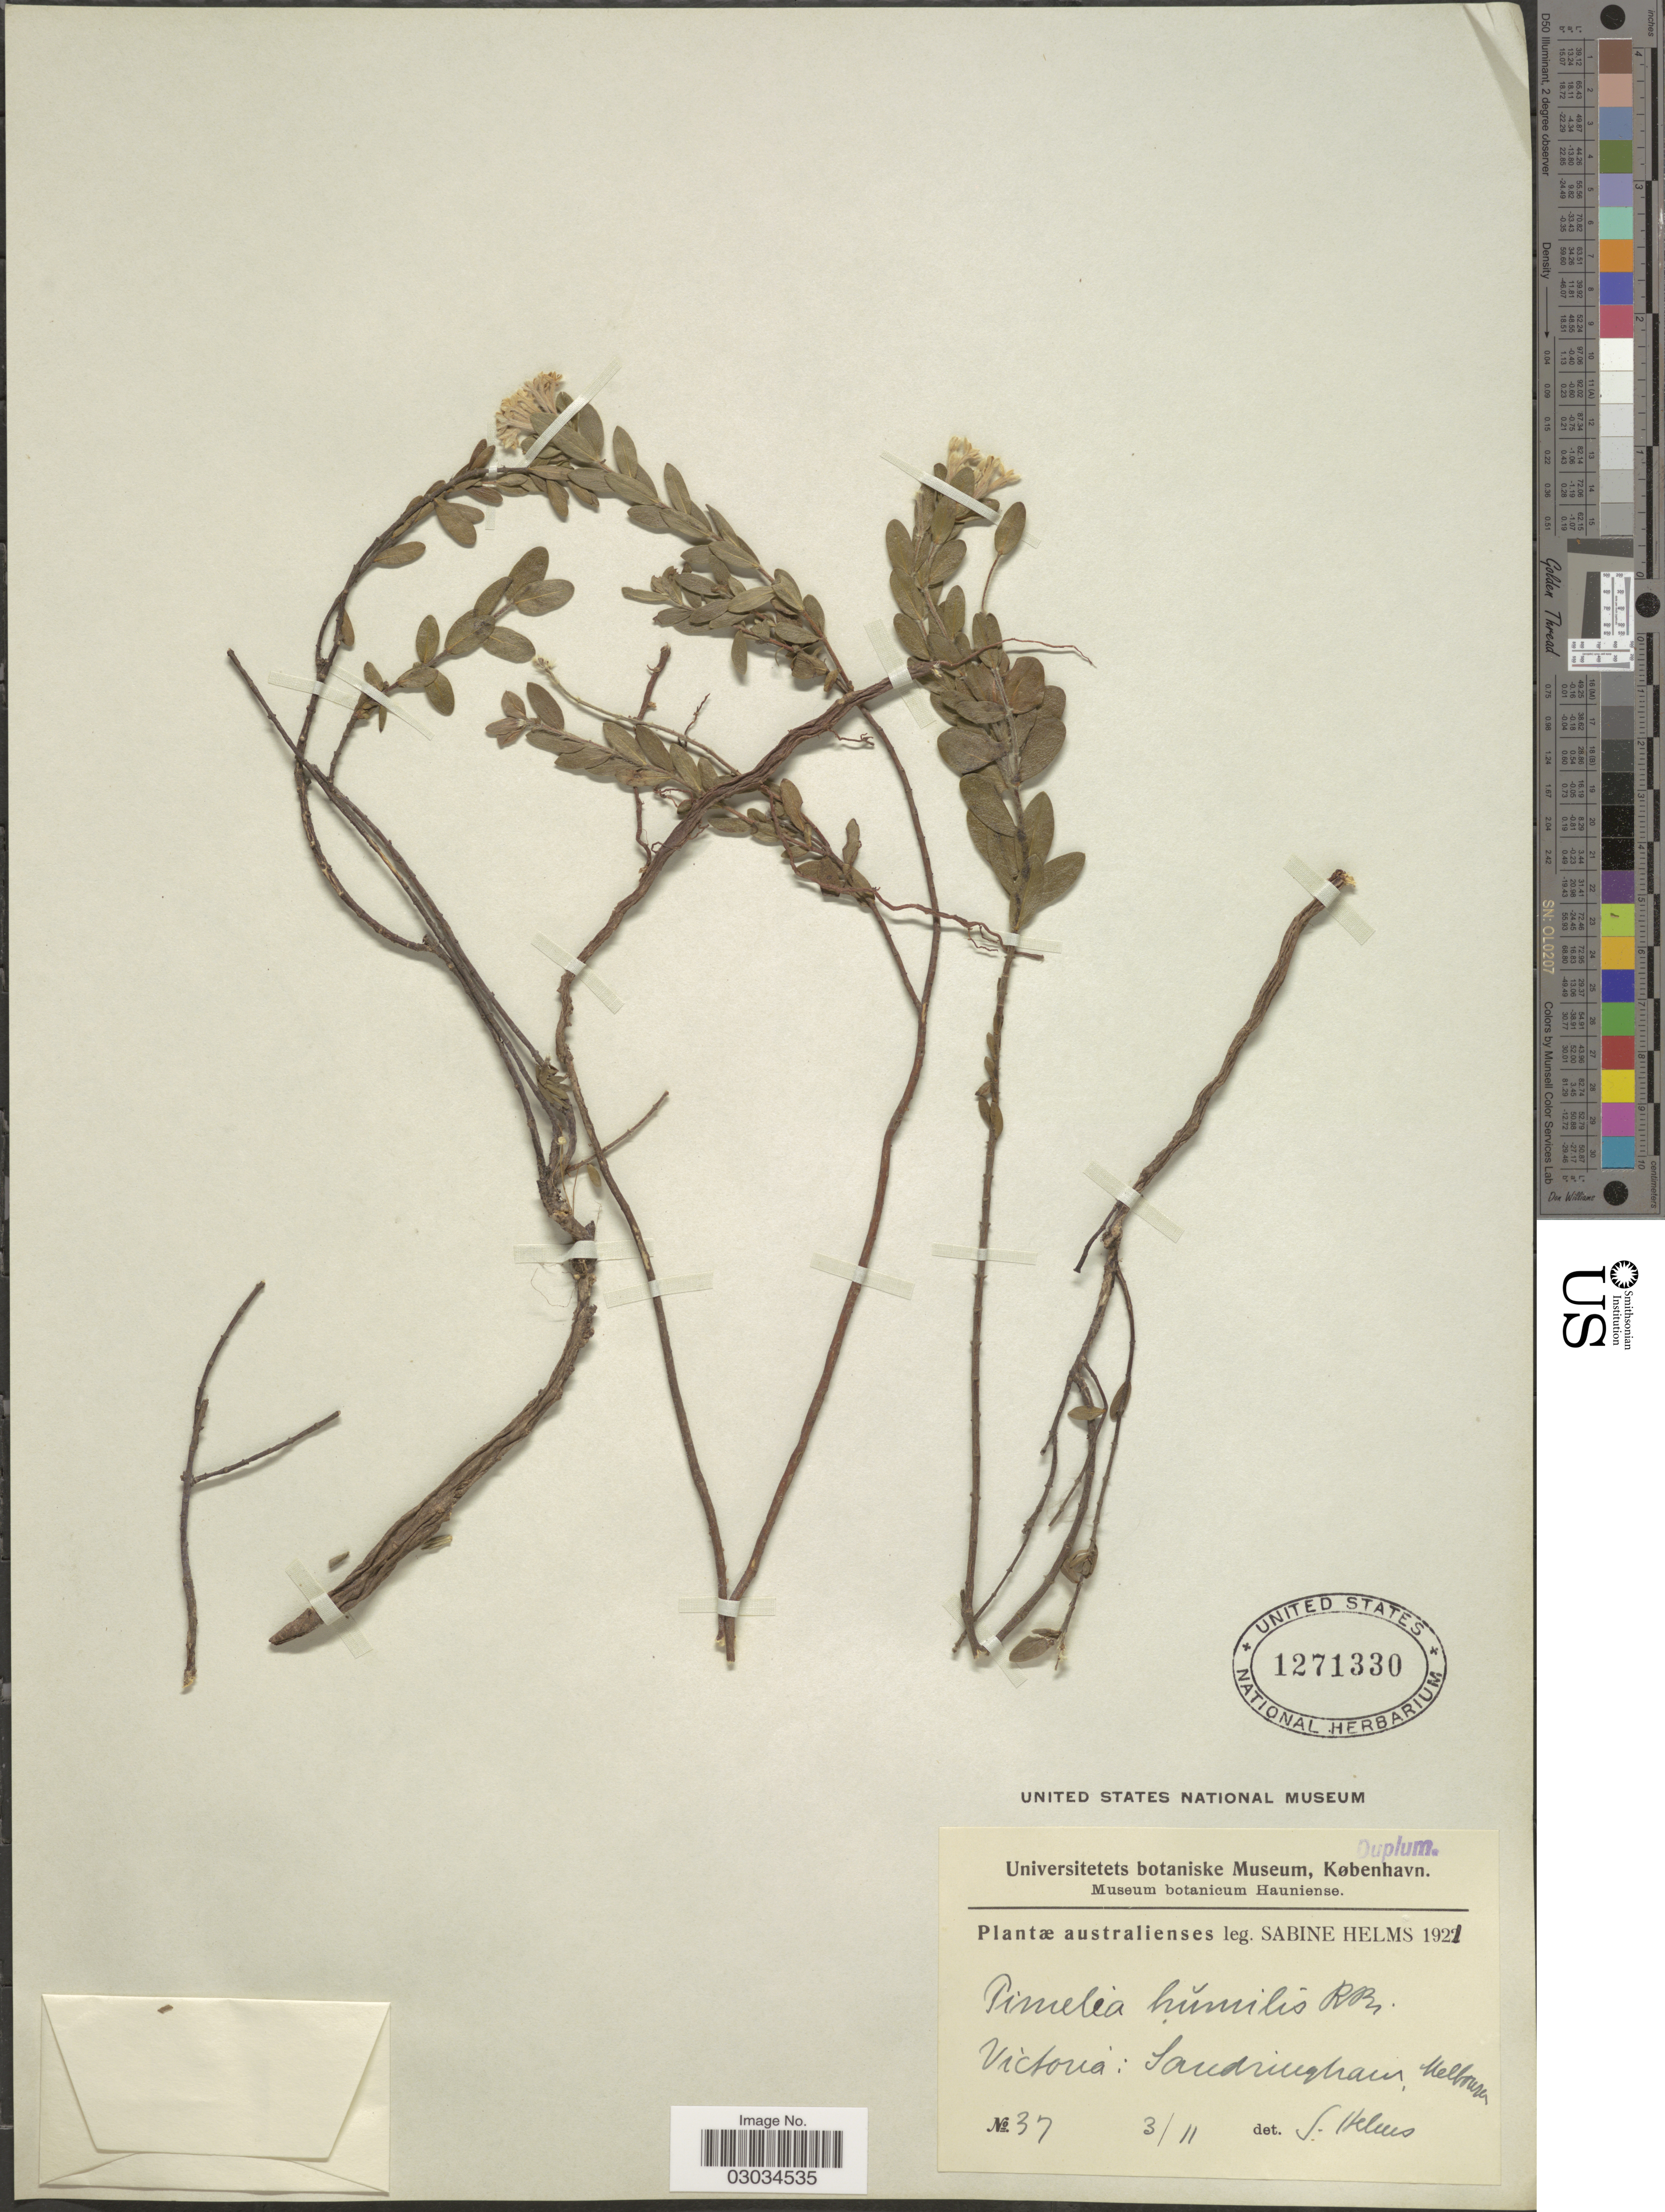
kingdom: Plantae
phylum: Tracheophyta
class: Magnoliopsida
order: Malvales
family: Thymelaeaceae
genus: Pimelea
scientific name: Pimelea humilis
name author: R. Br.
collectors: S. Helms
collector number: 37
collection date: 1921-11-03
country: Australia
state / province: Victoria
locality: Victoria: Sandringham, Melbourne.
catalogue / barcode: US 1271330